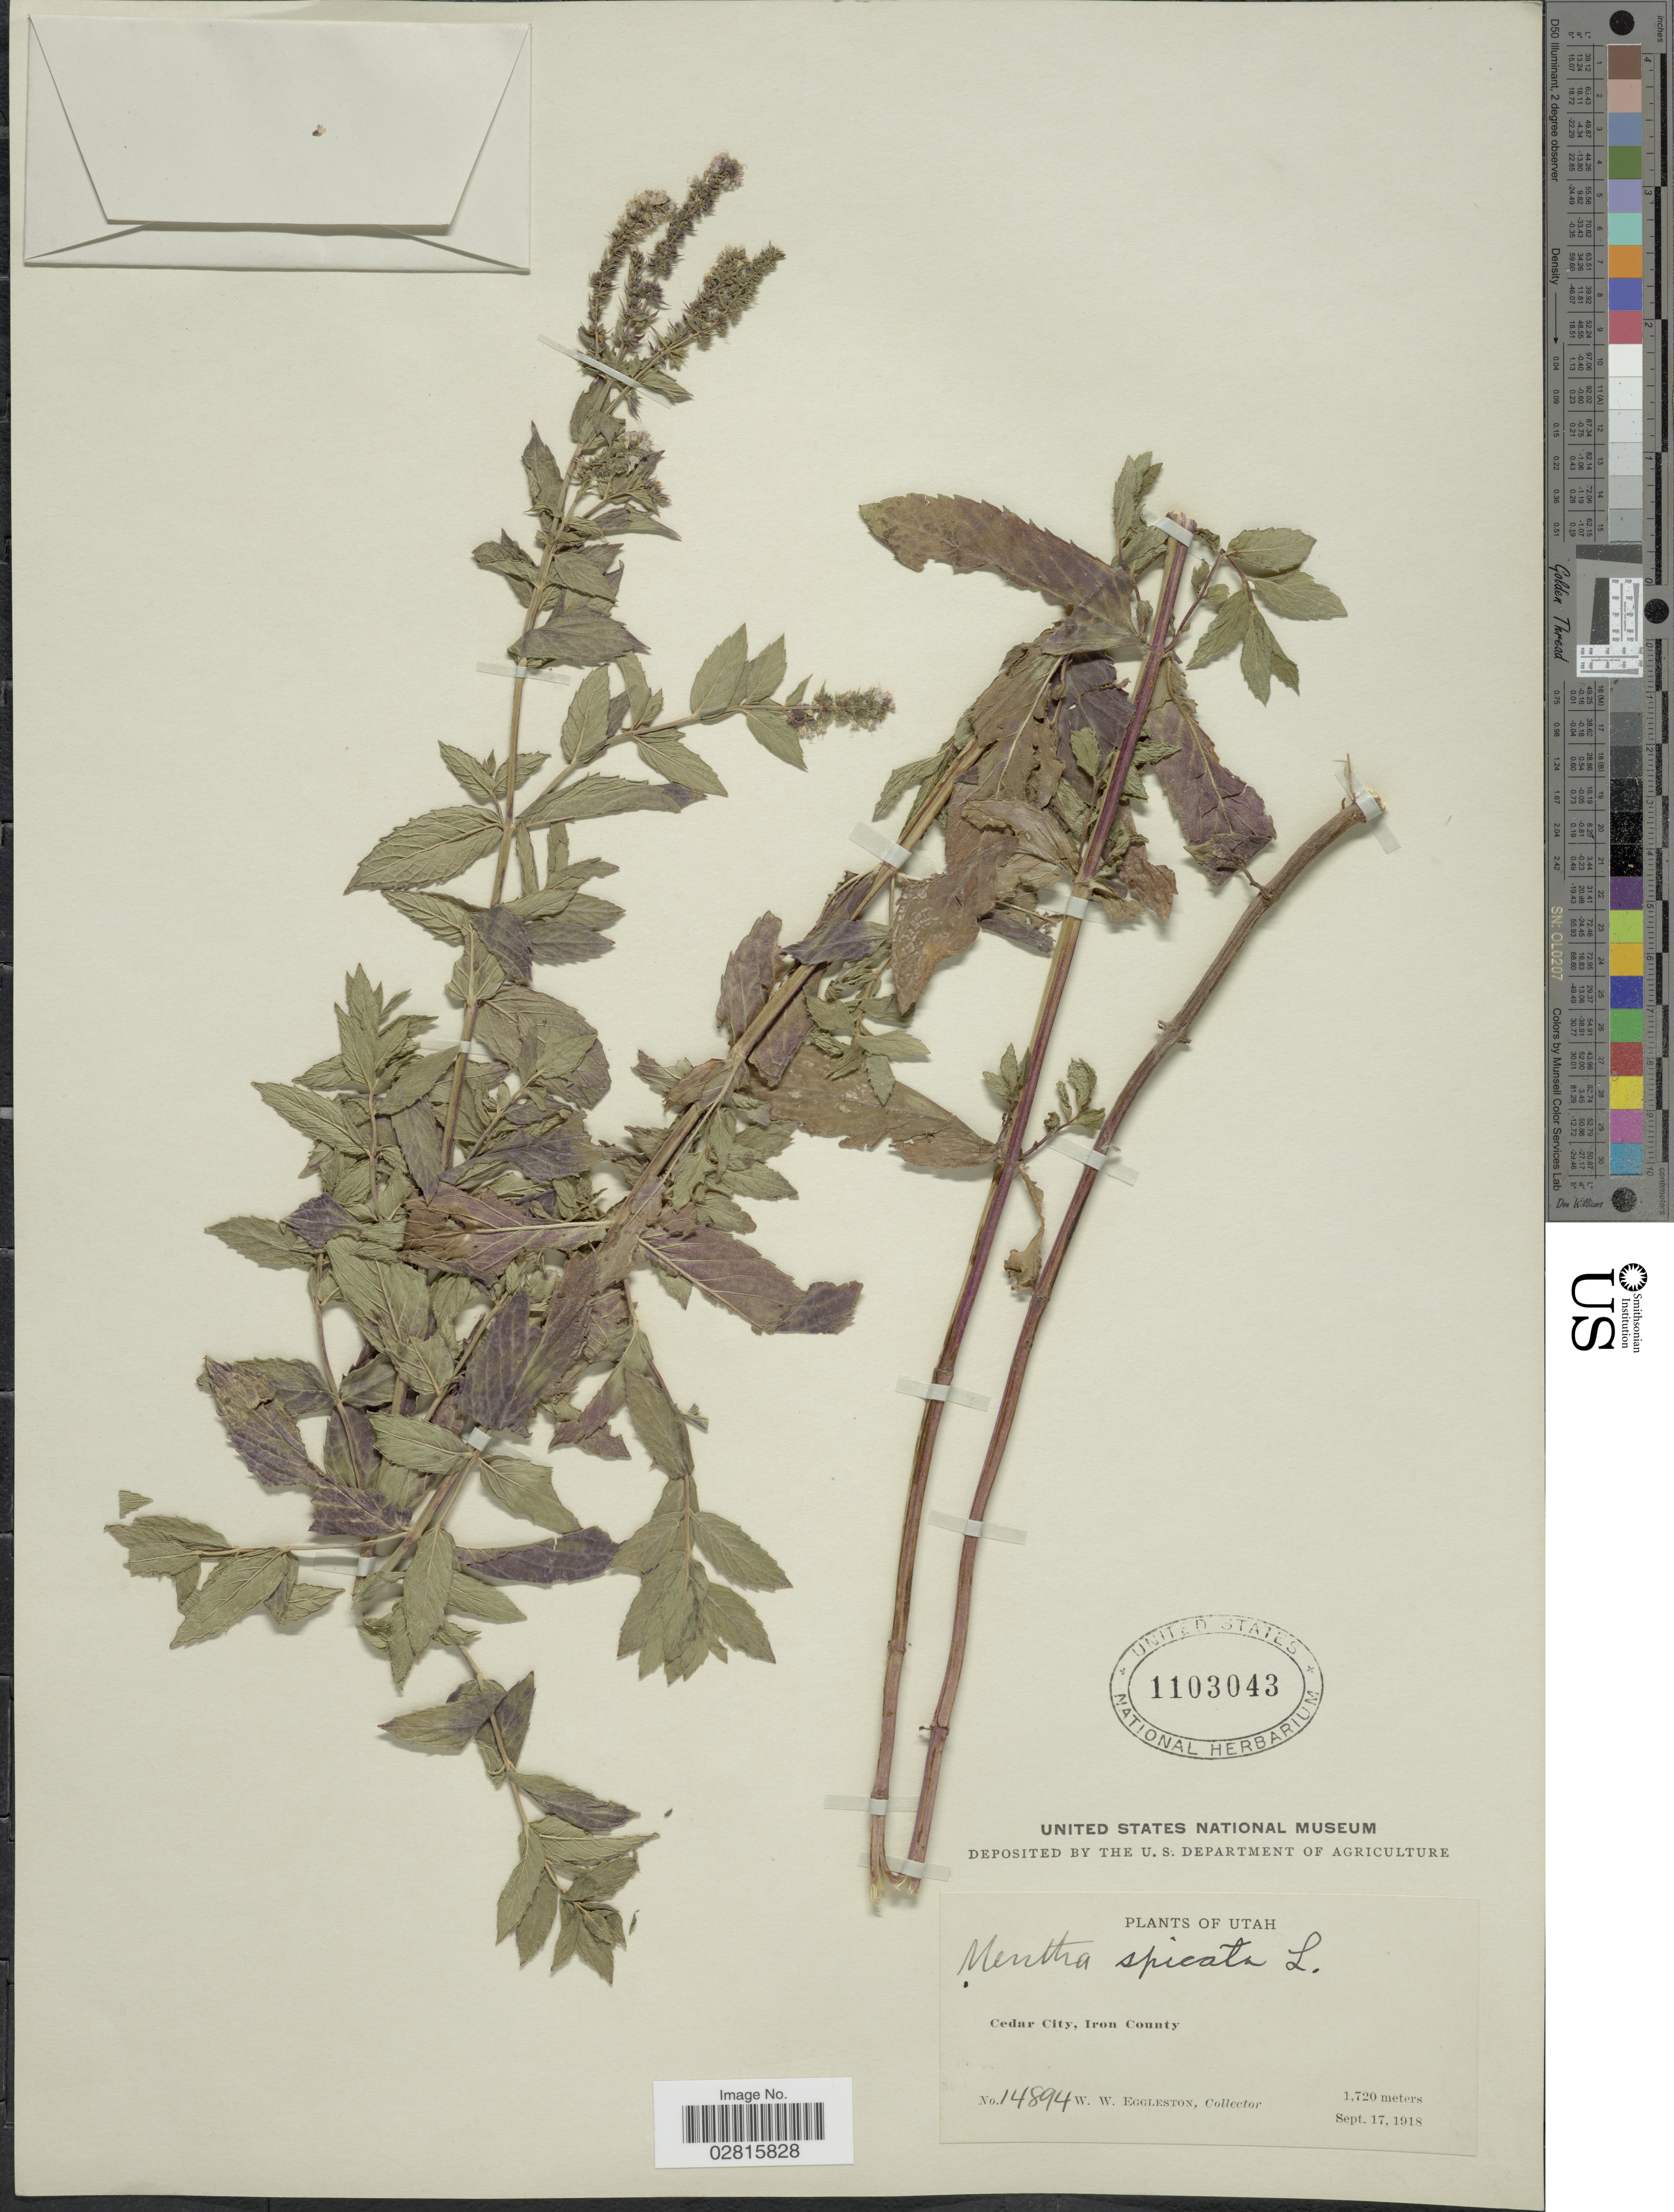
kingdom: Plantae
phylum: Tracheophyta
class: Magnoliopsida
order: Lamiales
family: Lamiaceae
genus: Mentha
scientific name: Mentha spicata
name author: L.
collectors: W. W. Eggleston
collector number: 14894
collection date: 1918-09-17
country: United States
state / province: Utah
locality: Cedar City, Iron County.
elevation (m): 1720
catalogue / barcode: US 1103043